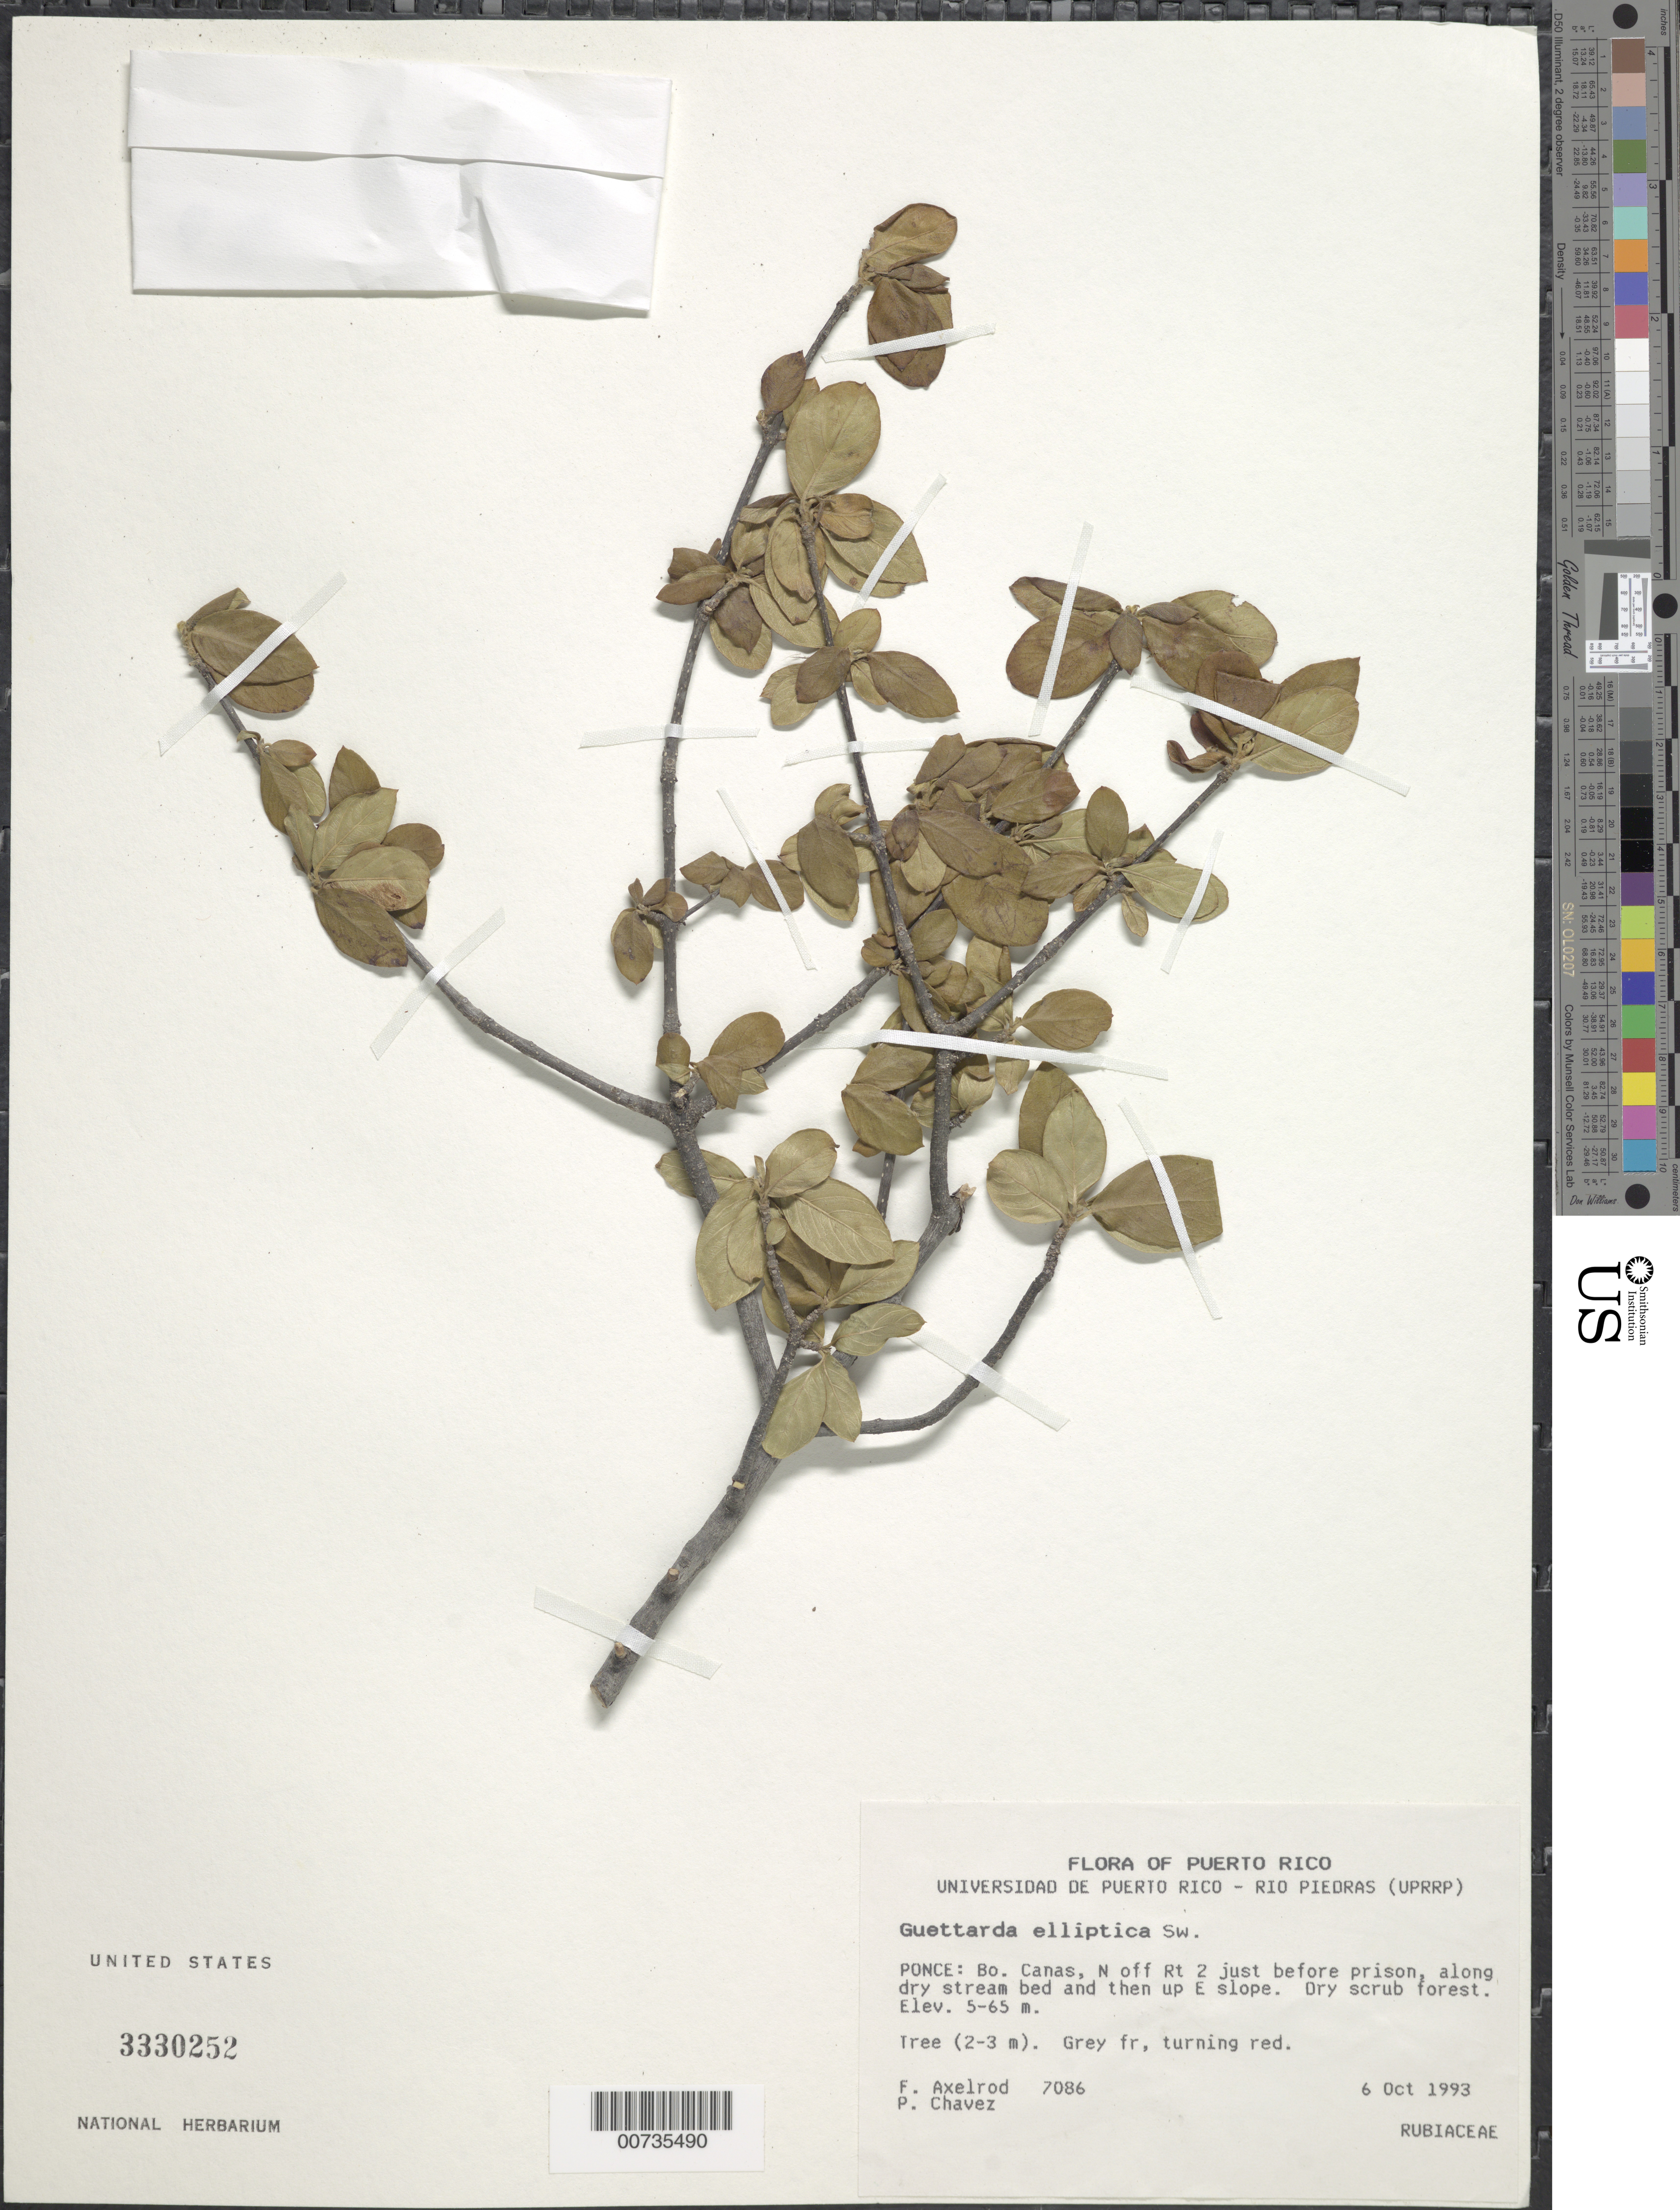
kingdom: Plantae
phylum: Tracheophyta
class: Magnoliopsida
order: Gentianales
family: Rubiaceae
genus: Guettarda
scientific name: Guettarda elliptica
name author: Sw.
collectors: F. S. Axelrod & P. Chavez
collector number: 7086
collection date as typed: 06 Oct 1993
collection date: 1993-10-06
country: Puerto Rico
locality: Ponce: Bo. Canas, N off Rt. 2 just before prison, along dry stream and then up E slope.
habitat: Dry scrub forest.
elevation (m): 5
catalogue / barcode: US 3330252